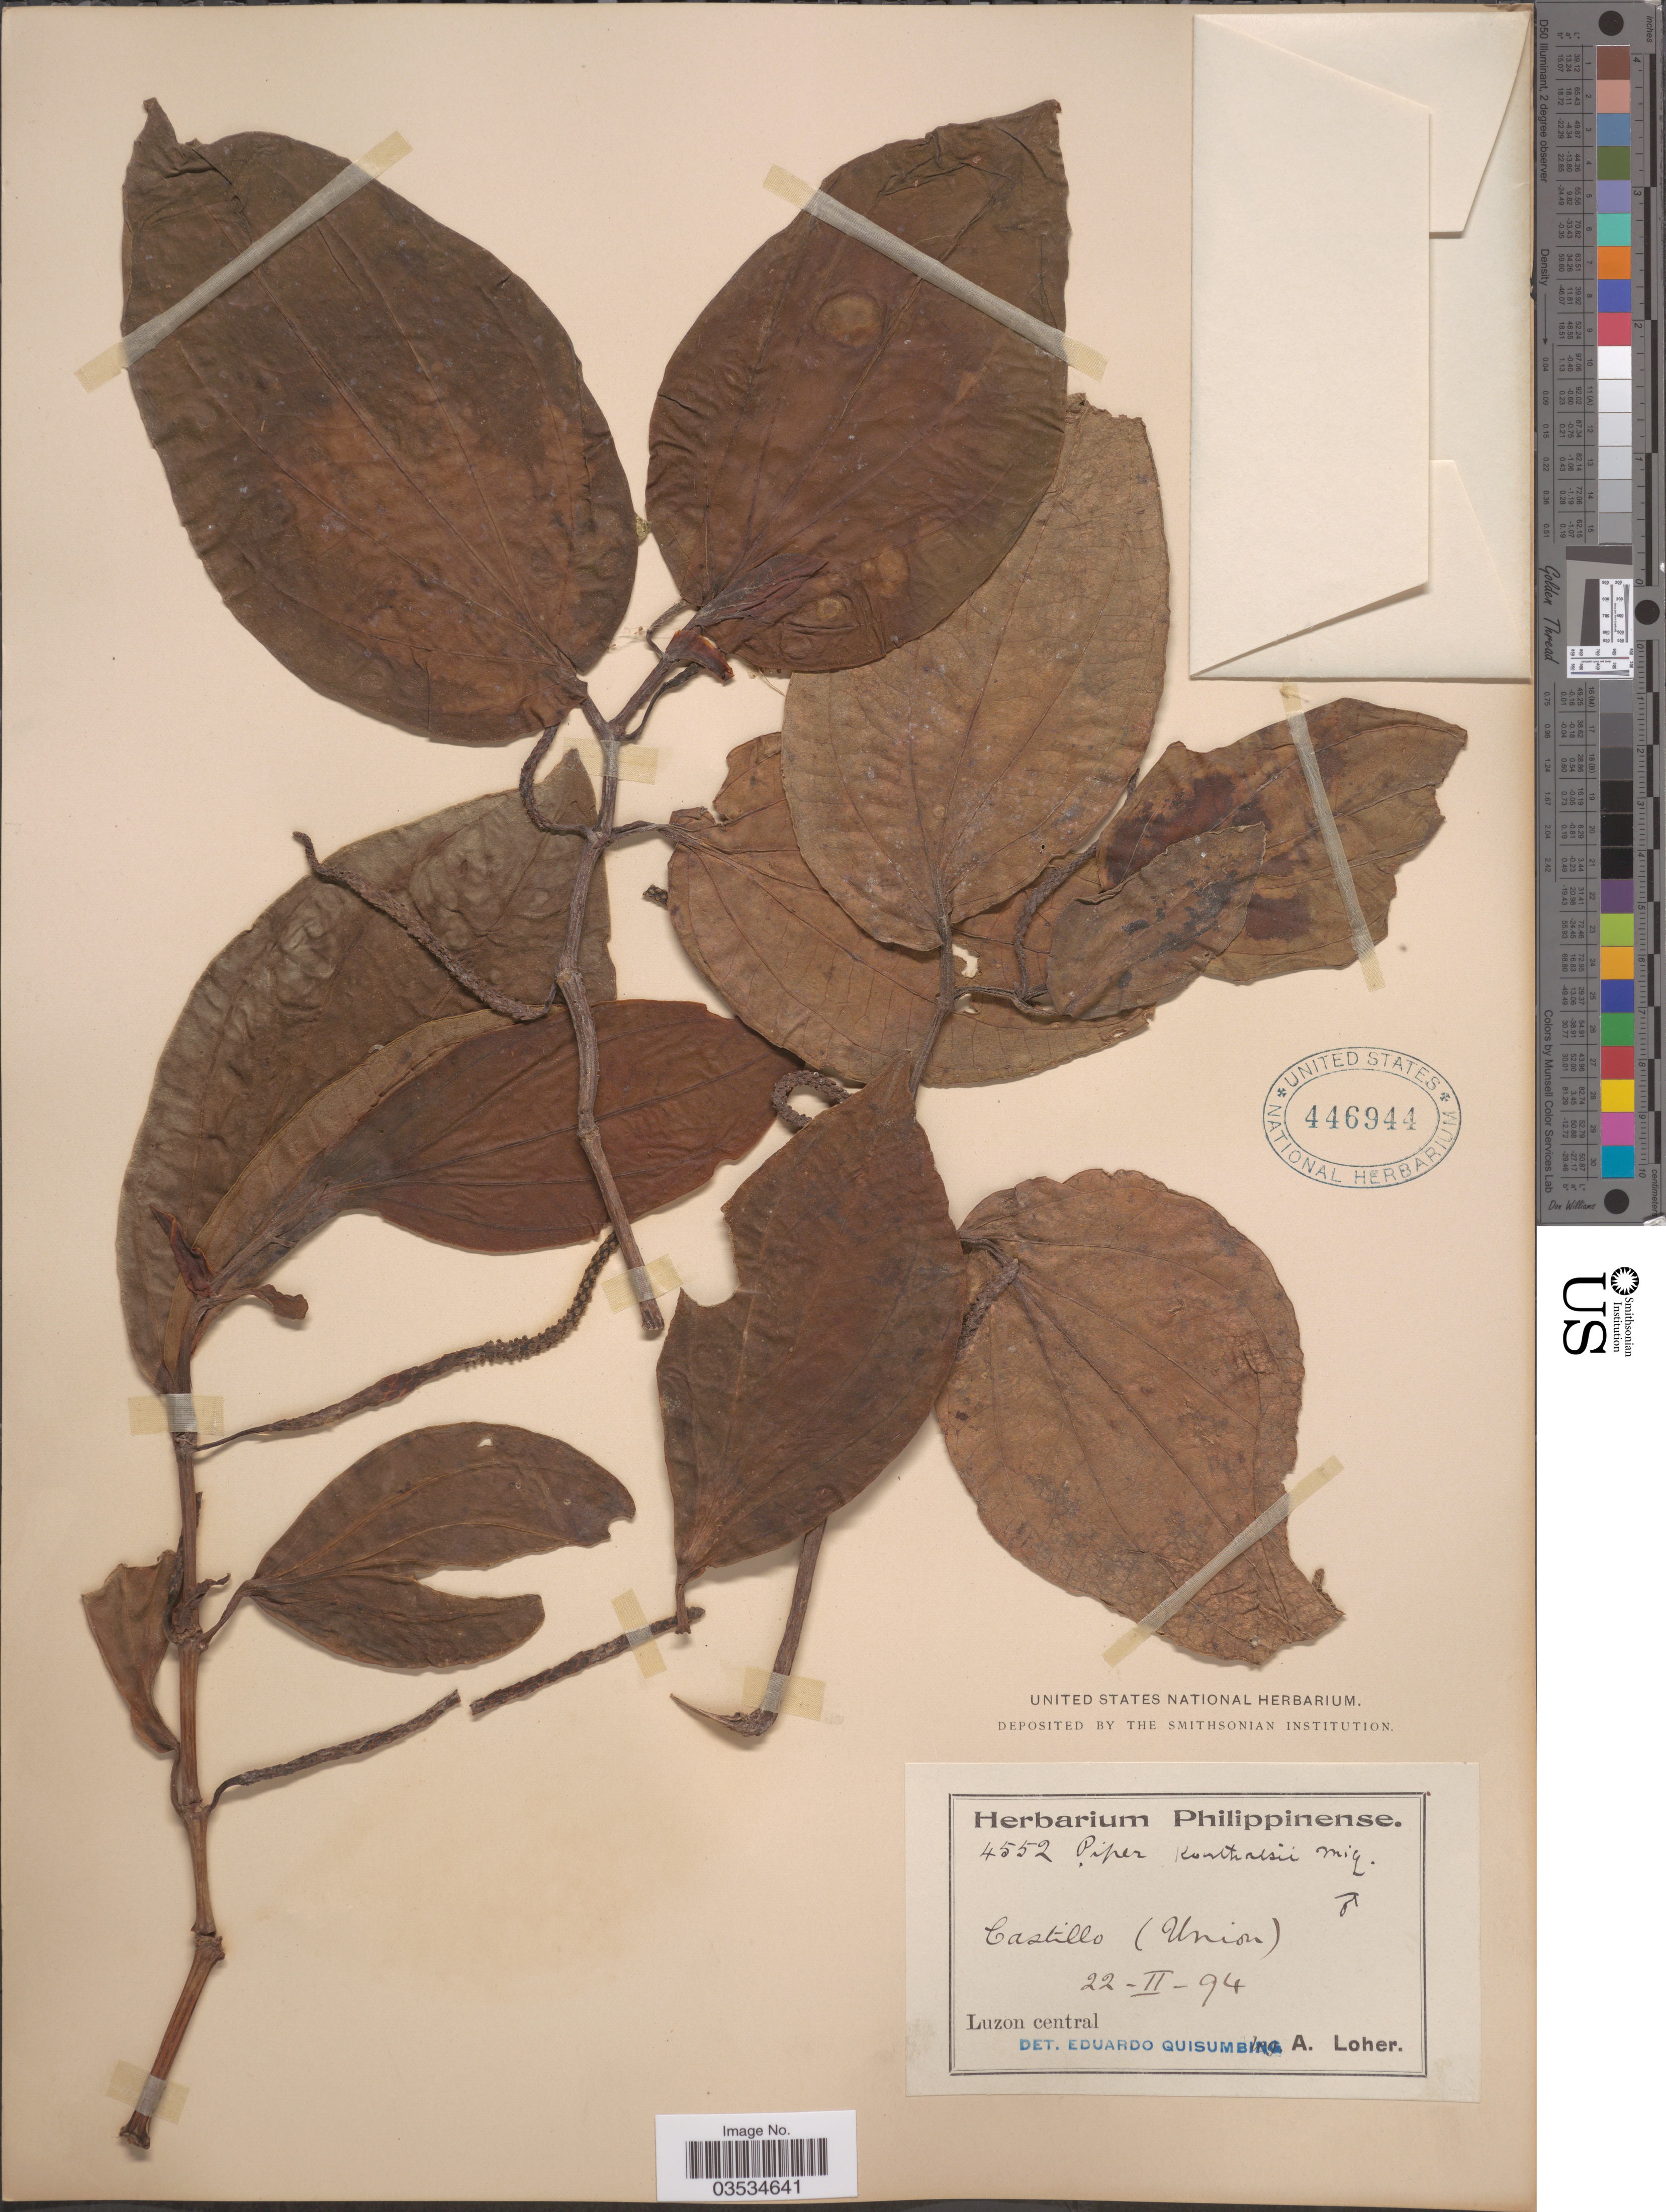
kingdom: Plantae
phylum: Tracheophyta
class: Magnoliopsida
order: Piperales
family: Piperaceae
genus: Piper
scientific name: Piper korthalsii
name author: Blume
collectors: A. Loher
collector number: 4552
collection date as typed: Transcribed d/m/y: 22/2/94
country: Philippines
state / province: Central Luzon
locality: Castillo (Union), Luzon central.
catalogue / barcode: US 446944